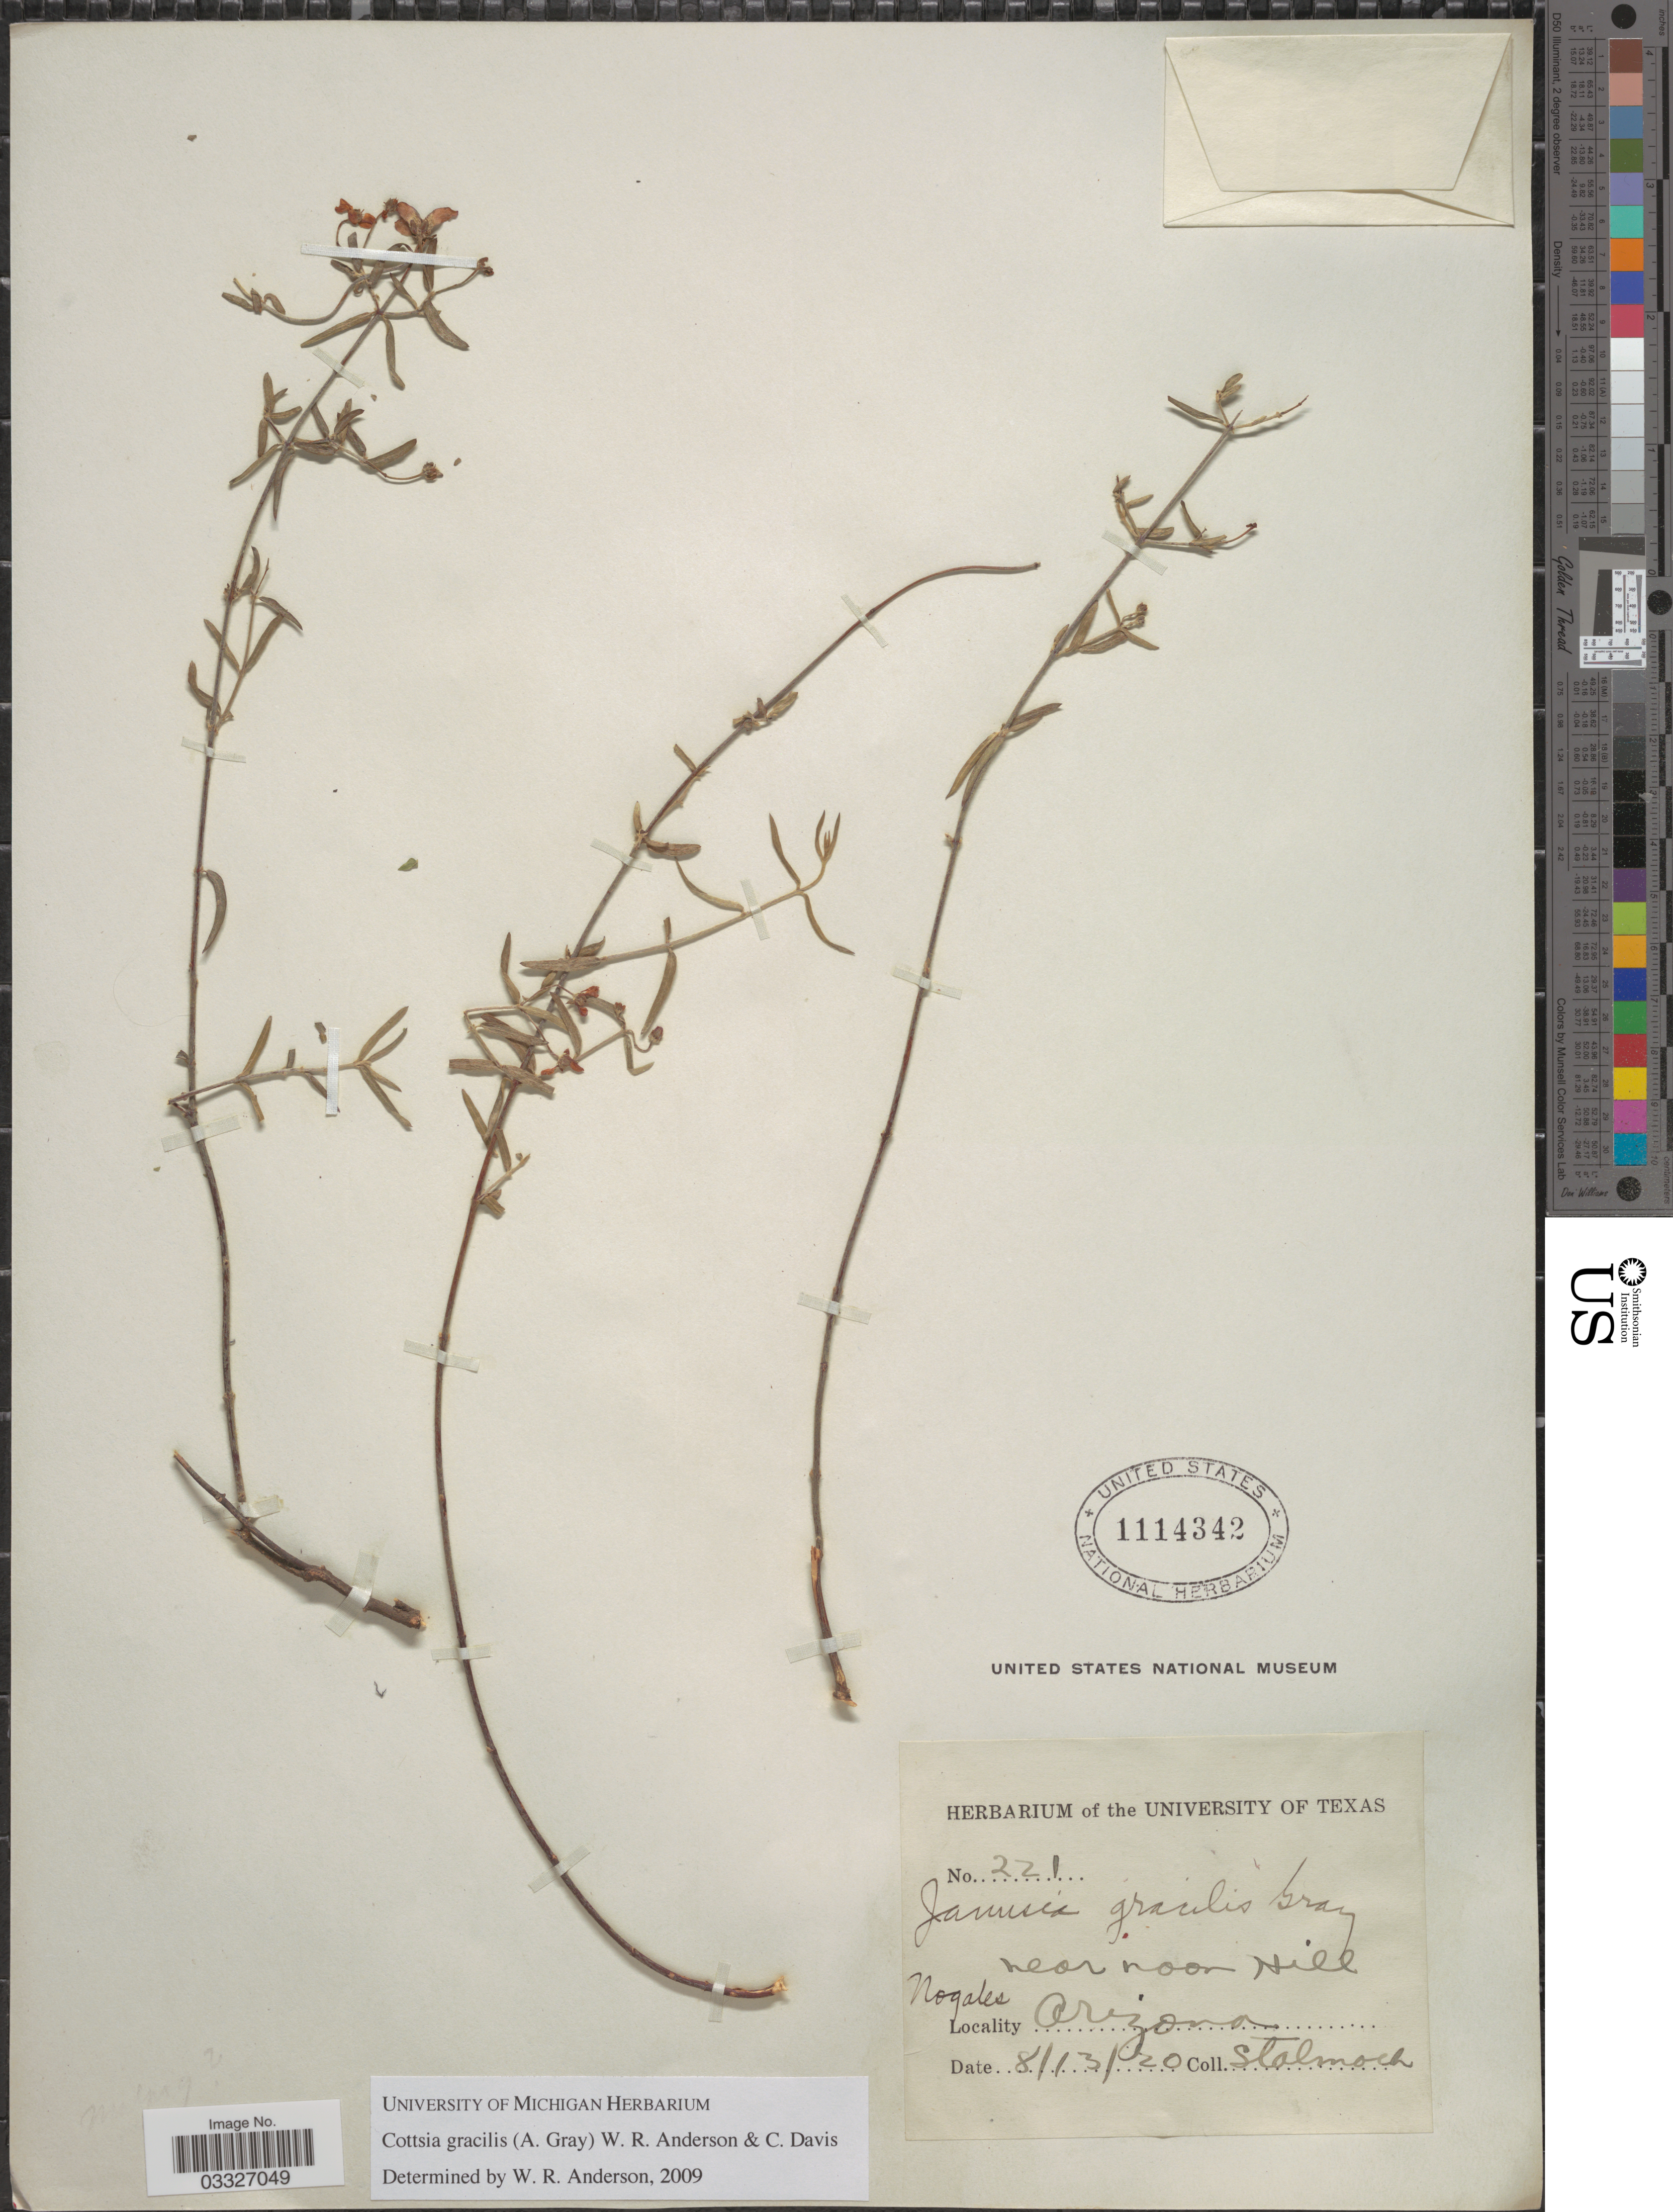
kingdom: Plantae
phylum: Tracheophyta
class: Magnoliopsida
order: Malpighiales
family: Malpighiaceae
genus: Cottsia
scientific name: Cottsia gracilis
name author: (A. Gray) W.R. Anderson & C. Davis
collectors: -. Stalmach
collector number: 221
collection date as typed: Transcribed d/m/y: 13/8/20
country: United States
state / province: Arizona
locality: Near noon Hill. Nogales.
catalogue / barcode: US 1114342